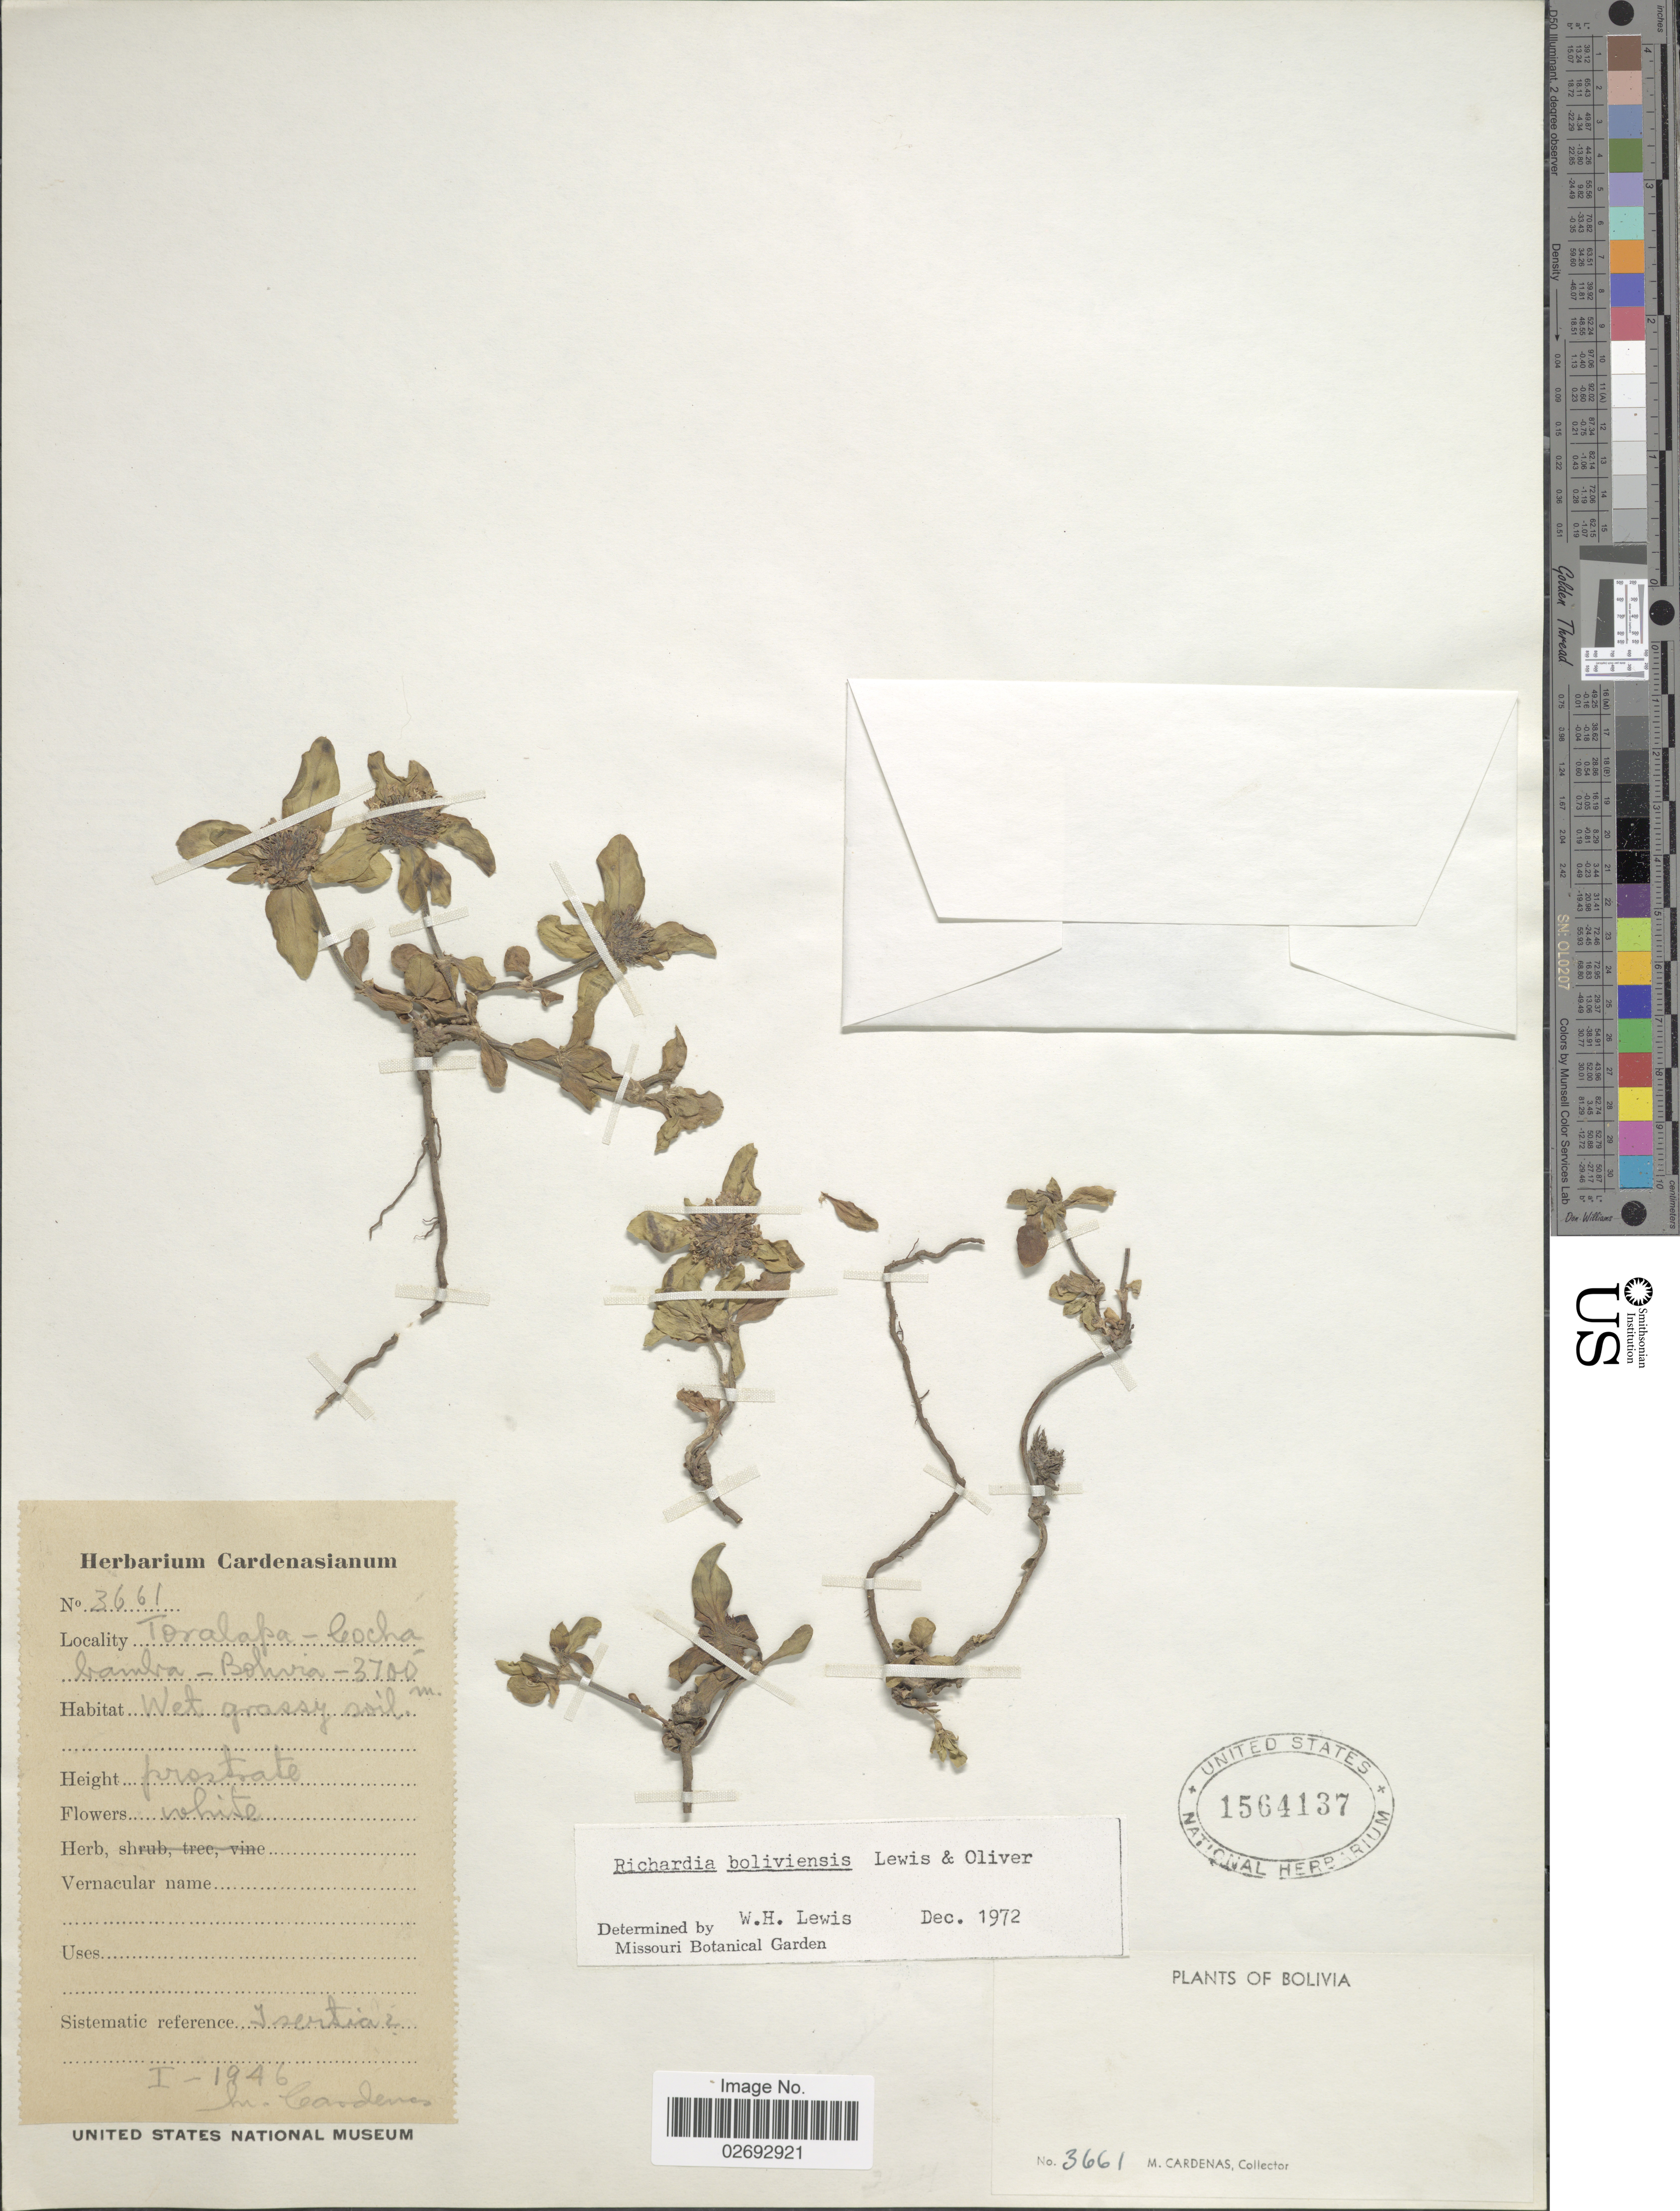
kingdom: Plantae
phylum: Tracheophyta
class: Magnoliopsida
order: Gentianales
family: Rubiaceae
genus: Richardia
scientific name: Richardia boliviensis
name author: W.H. Lewis & R.L. Oliv.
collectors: M. Cárdenas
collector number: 3661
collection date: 1946-01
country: Bolivia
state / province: Cochabamba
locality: Torolapa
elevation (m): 3700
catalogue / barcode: US 1564137